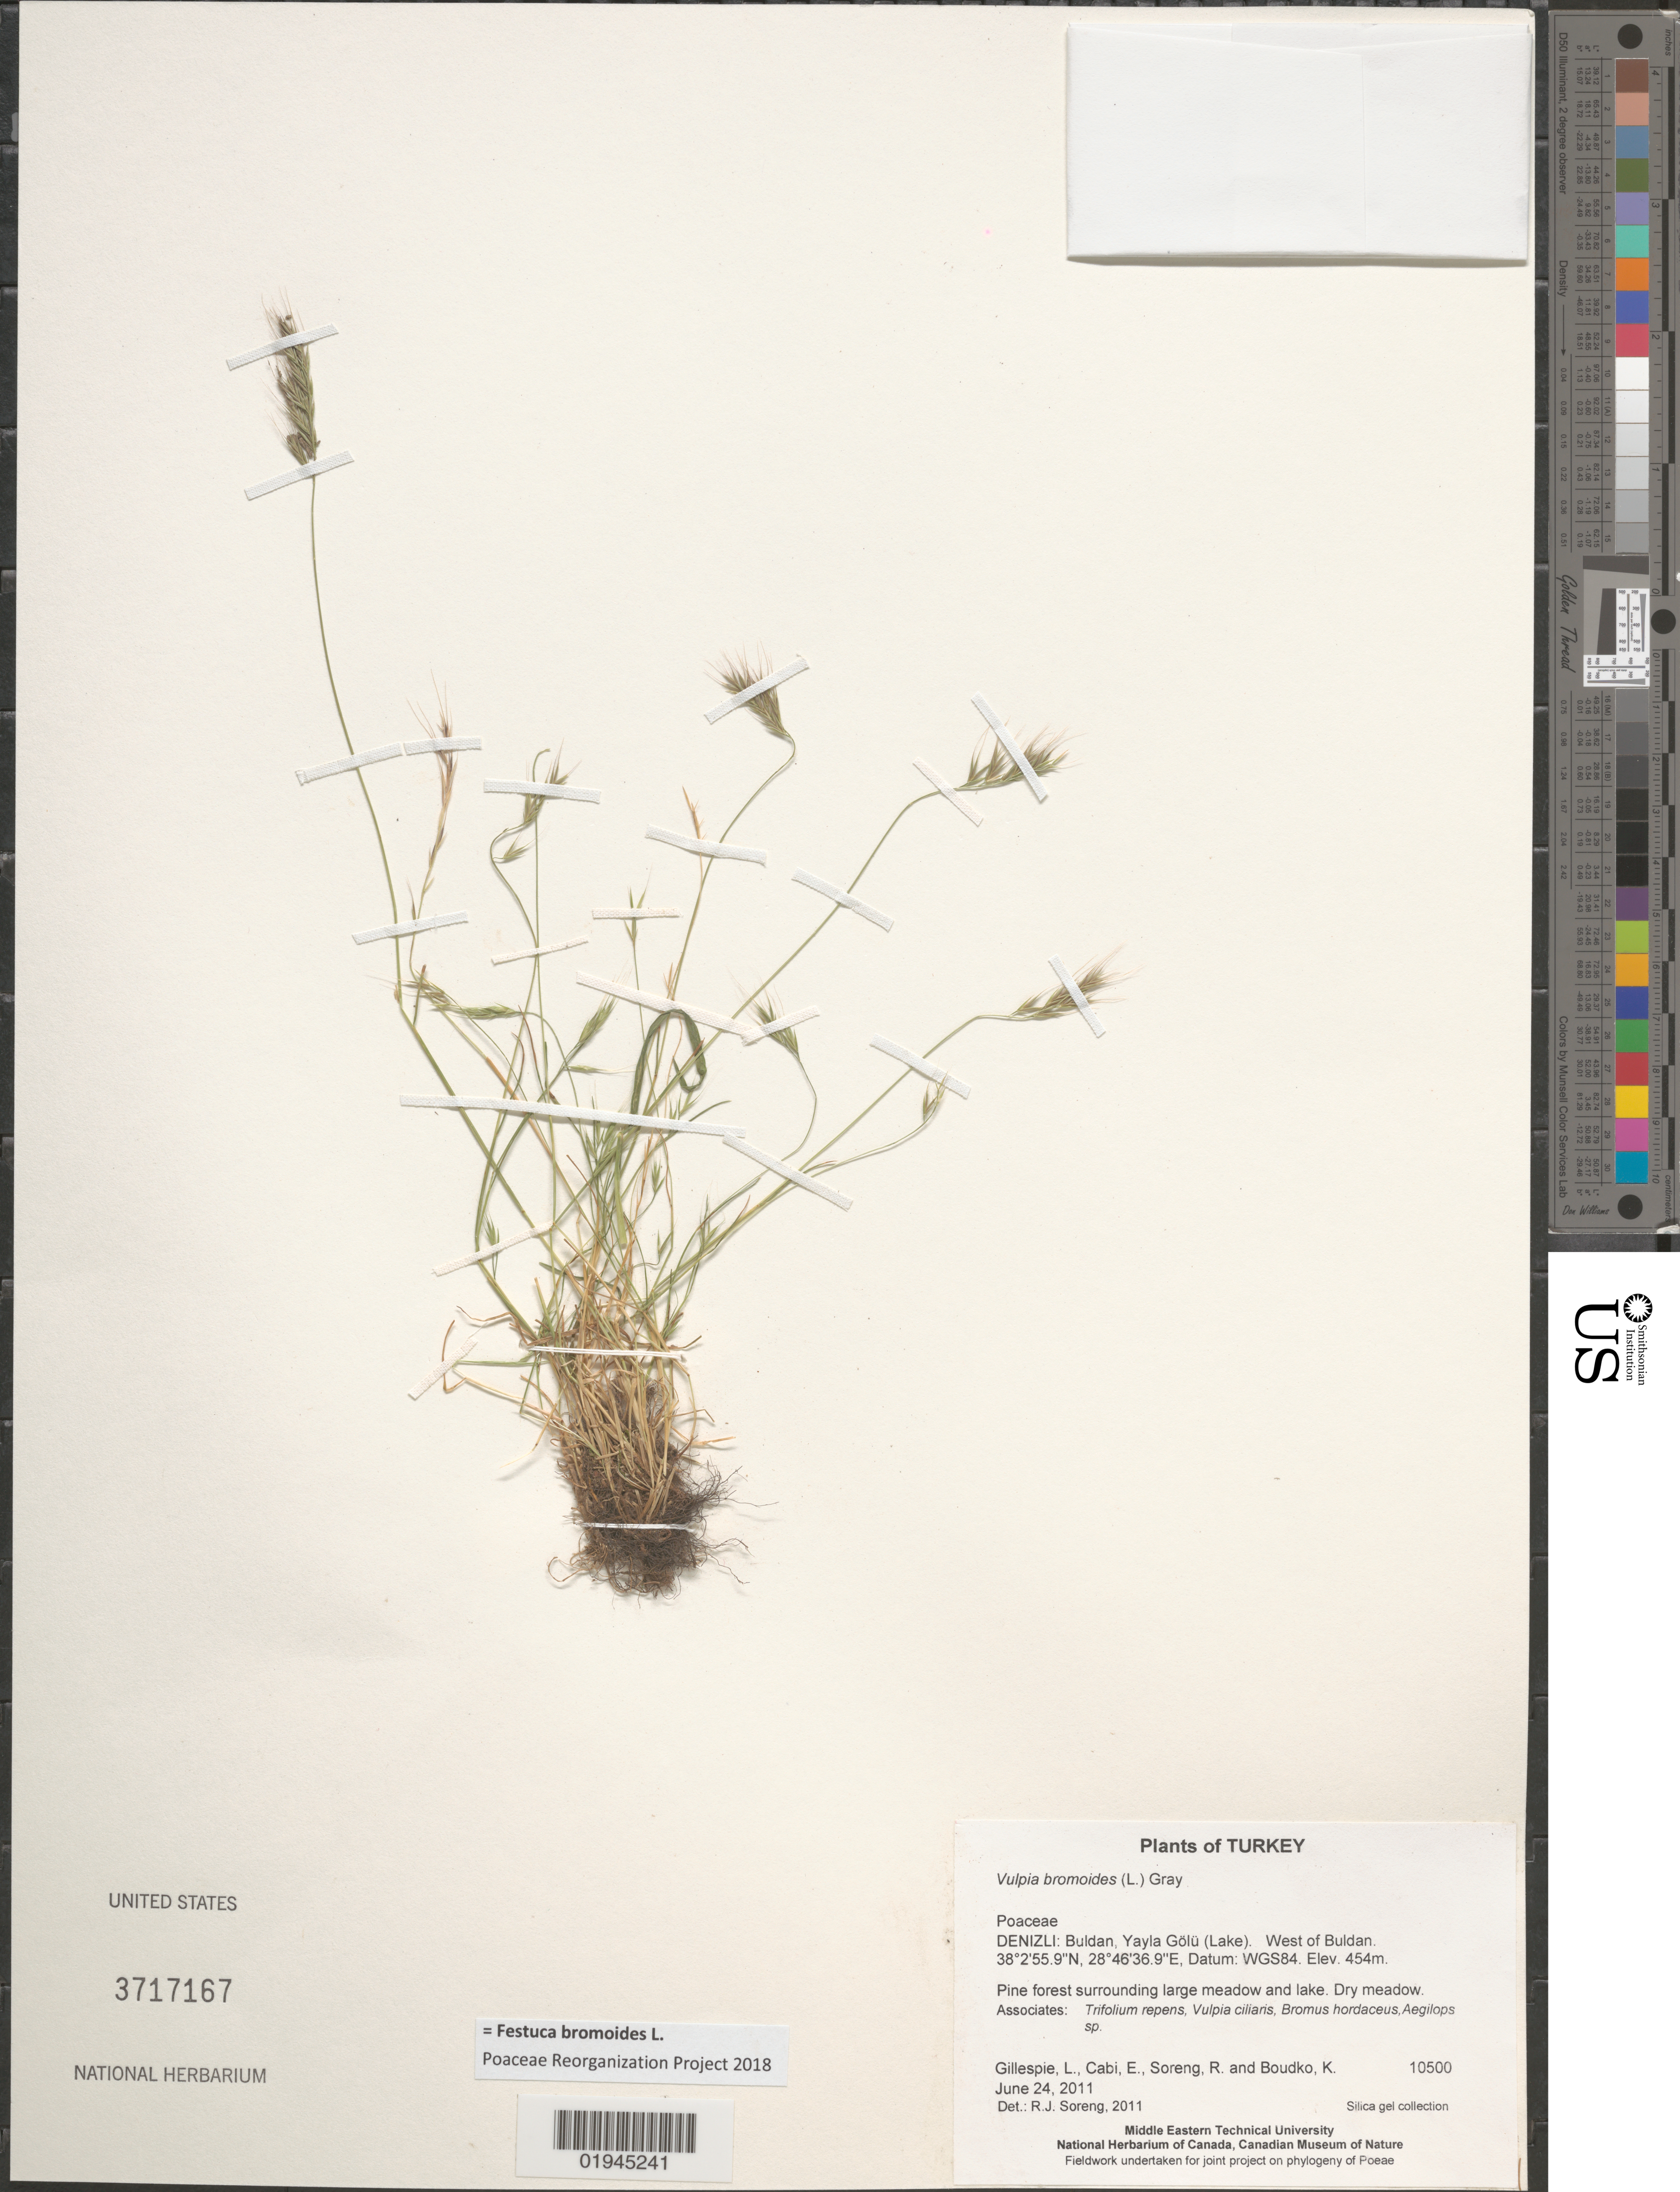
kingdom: Plantae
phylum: Tracheophyta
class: Liliopsida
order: Poales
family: Poaceae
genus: Festuca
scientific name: Festuca bromoides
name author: L.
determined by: Poaceae Reorganization Project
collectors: L. J. Gillespie, E. Cabi, R. J. Soreng & K. Boudko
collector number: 10500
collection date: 2011-06-24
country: Turkey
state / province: Denizli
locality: Buldan, Yayla Gölü (Lake). West of Buldan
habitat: Pine forest surrounding large meadow and lake. Dry meadow.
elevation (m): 454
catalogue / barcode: US 3717167